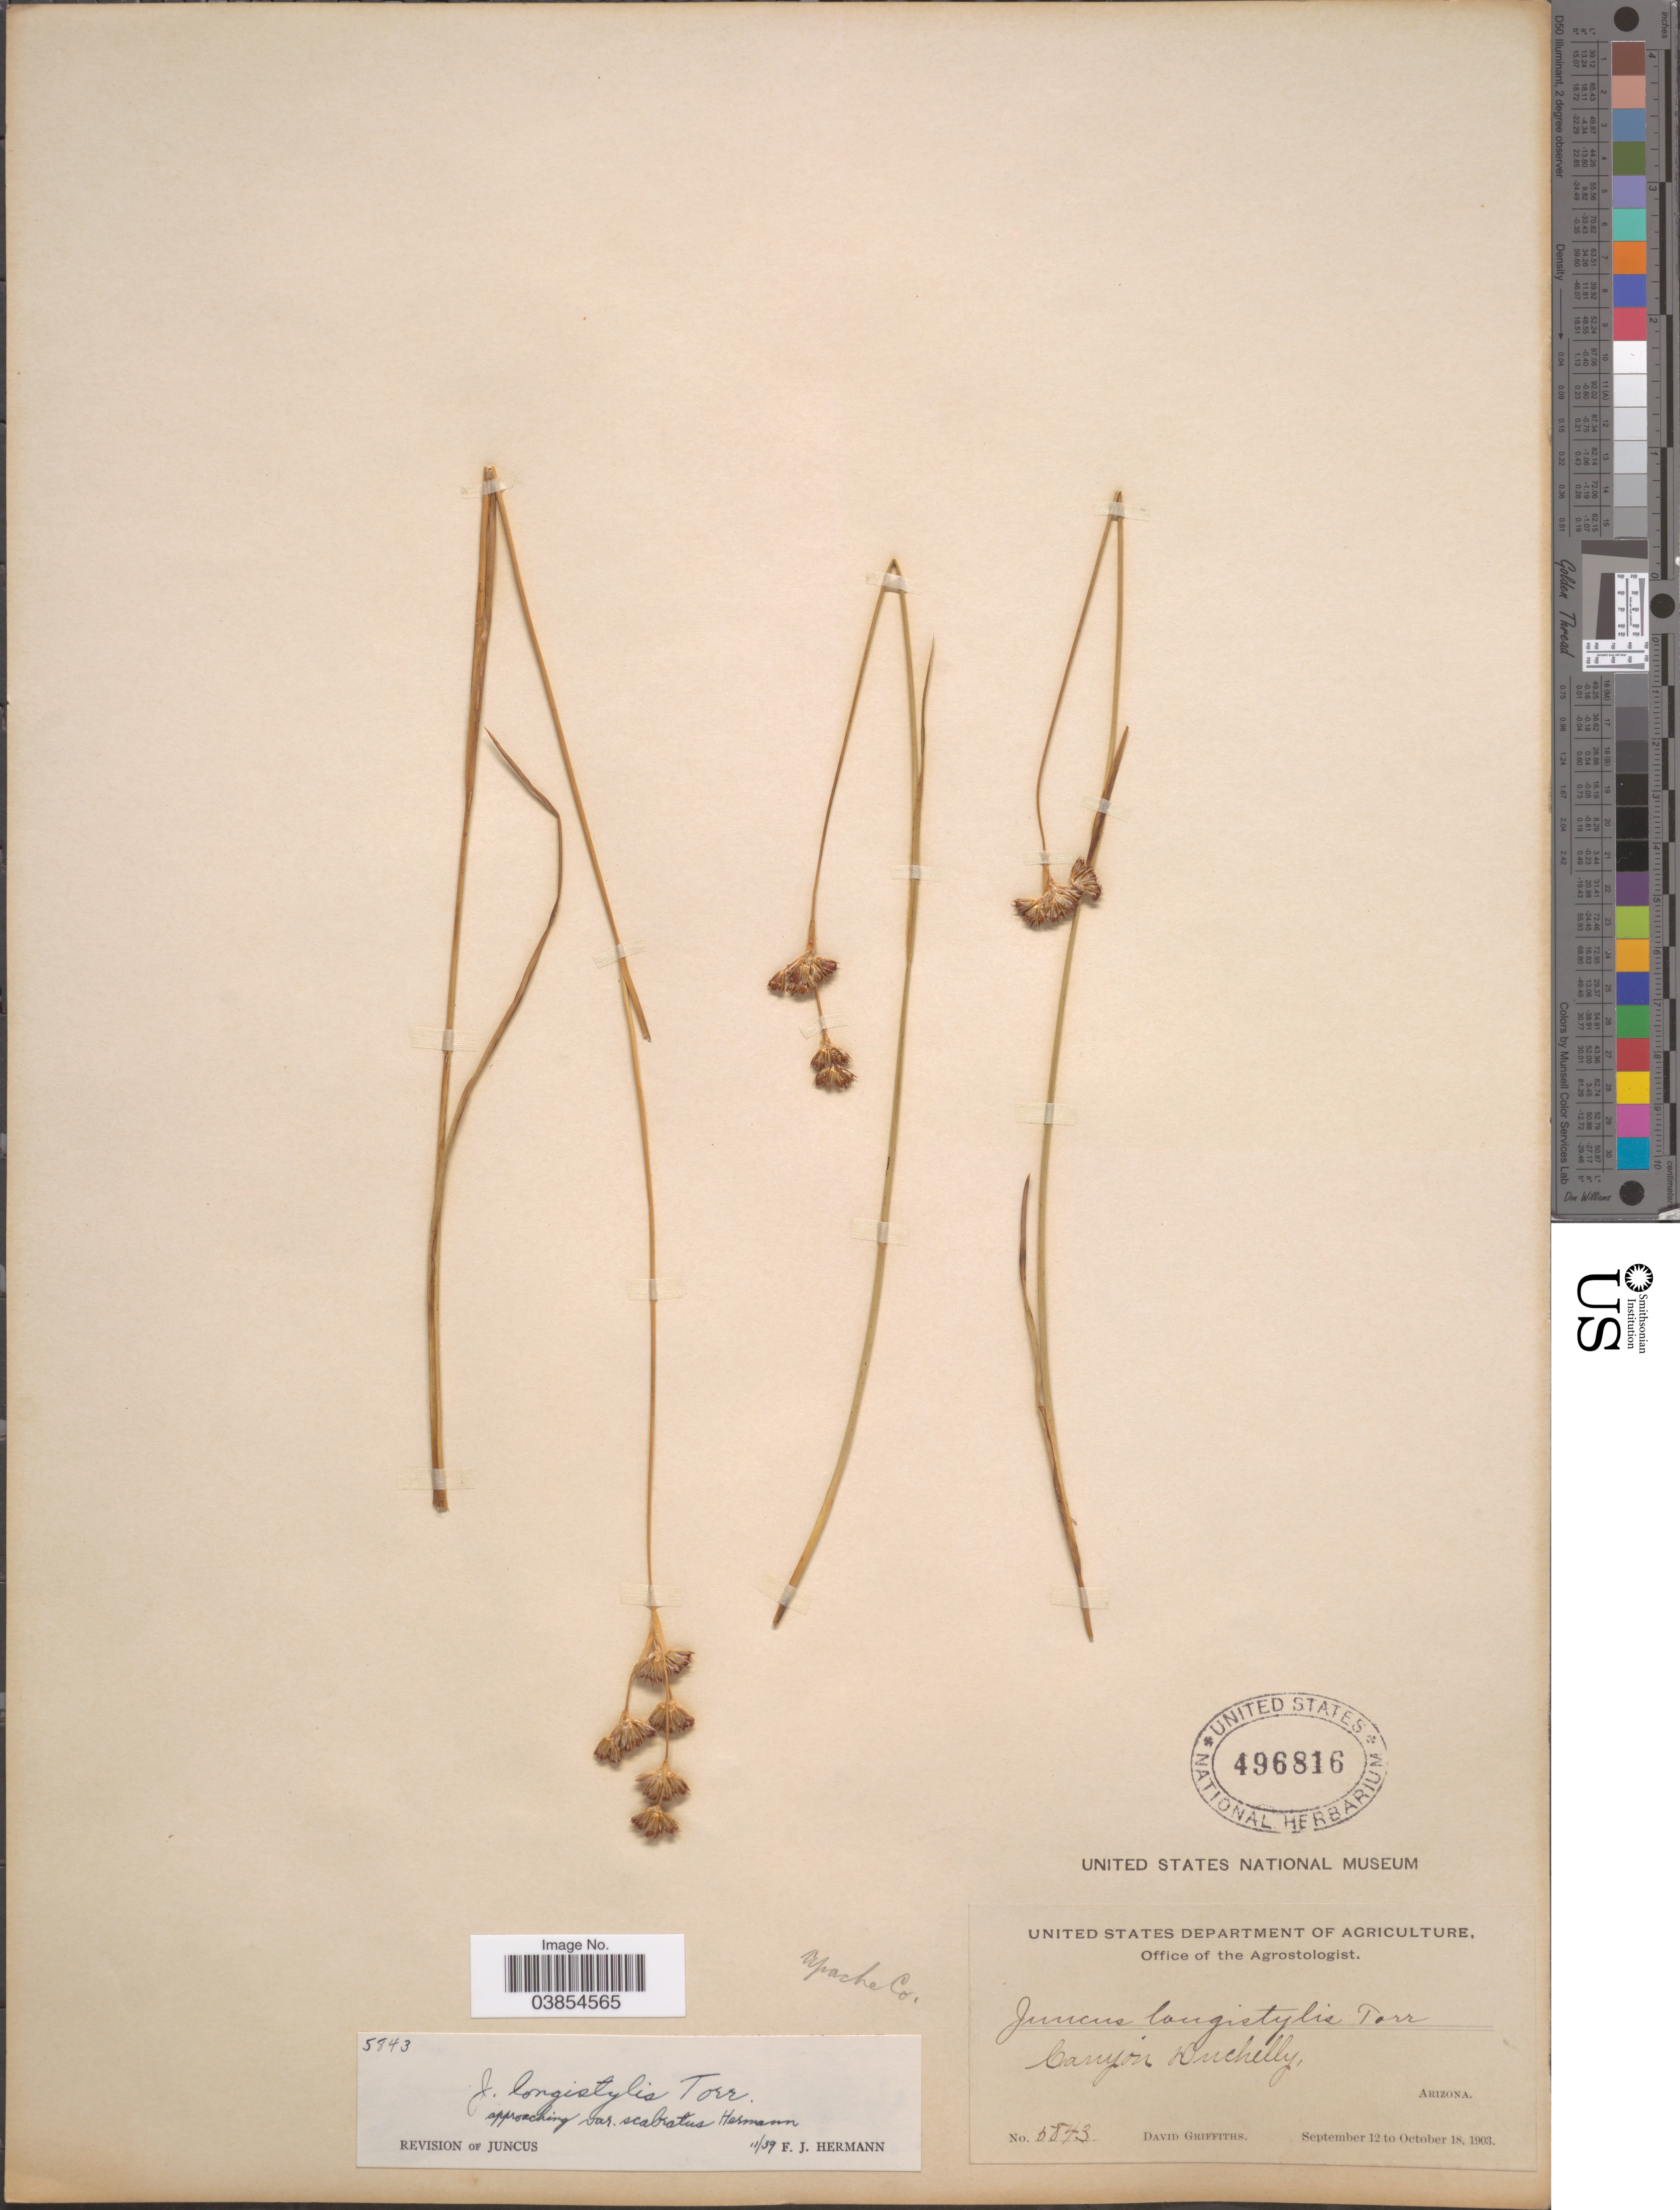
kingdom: Plantae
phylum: Tracheophyta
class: Liliopsida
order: Poales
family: Juncaceae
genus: Juncus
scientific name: Juncus longistylis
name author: Torr.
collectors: D. Griffiths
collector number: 5843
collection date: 1903-09-12/1903-10-18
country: United States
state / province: Arizona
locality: Canyon Duchelly.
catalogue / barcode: US 496816